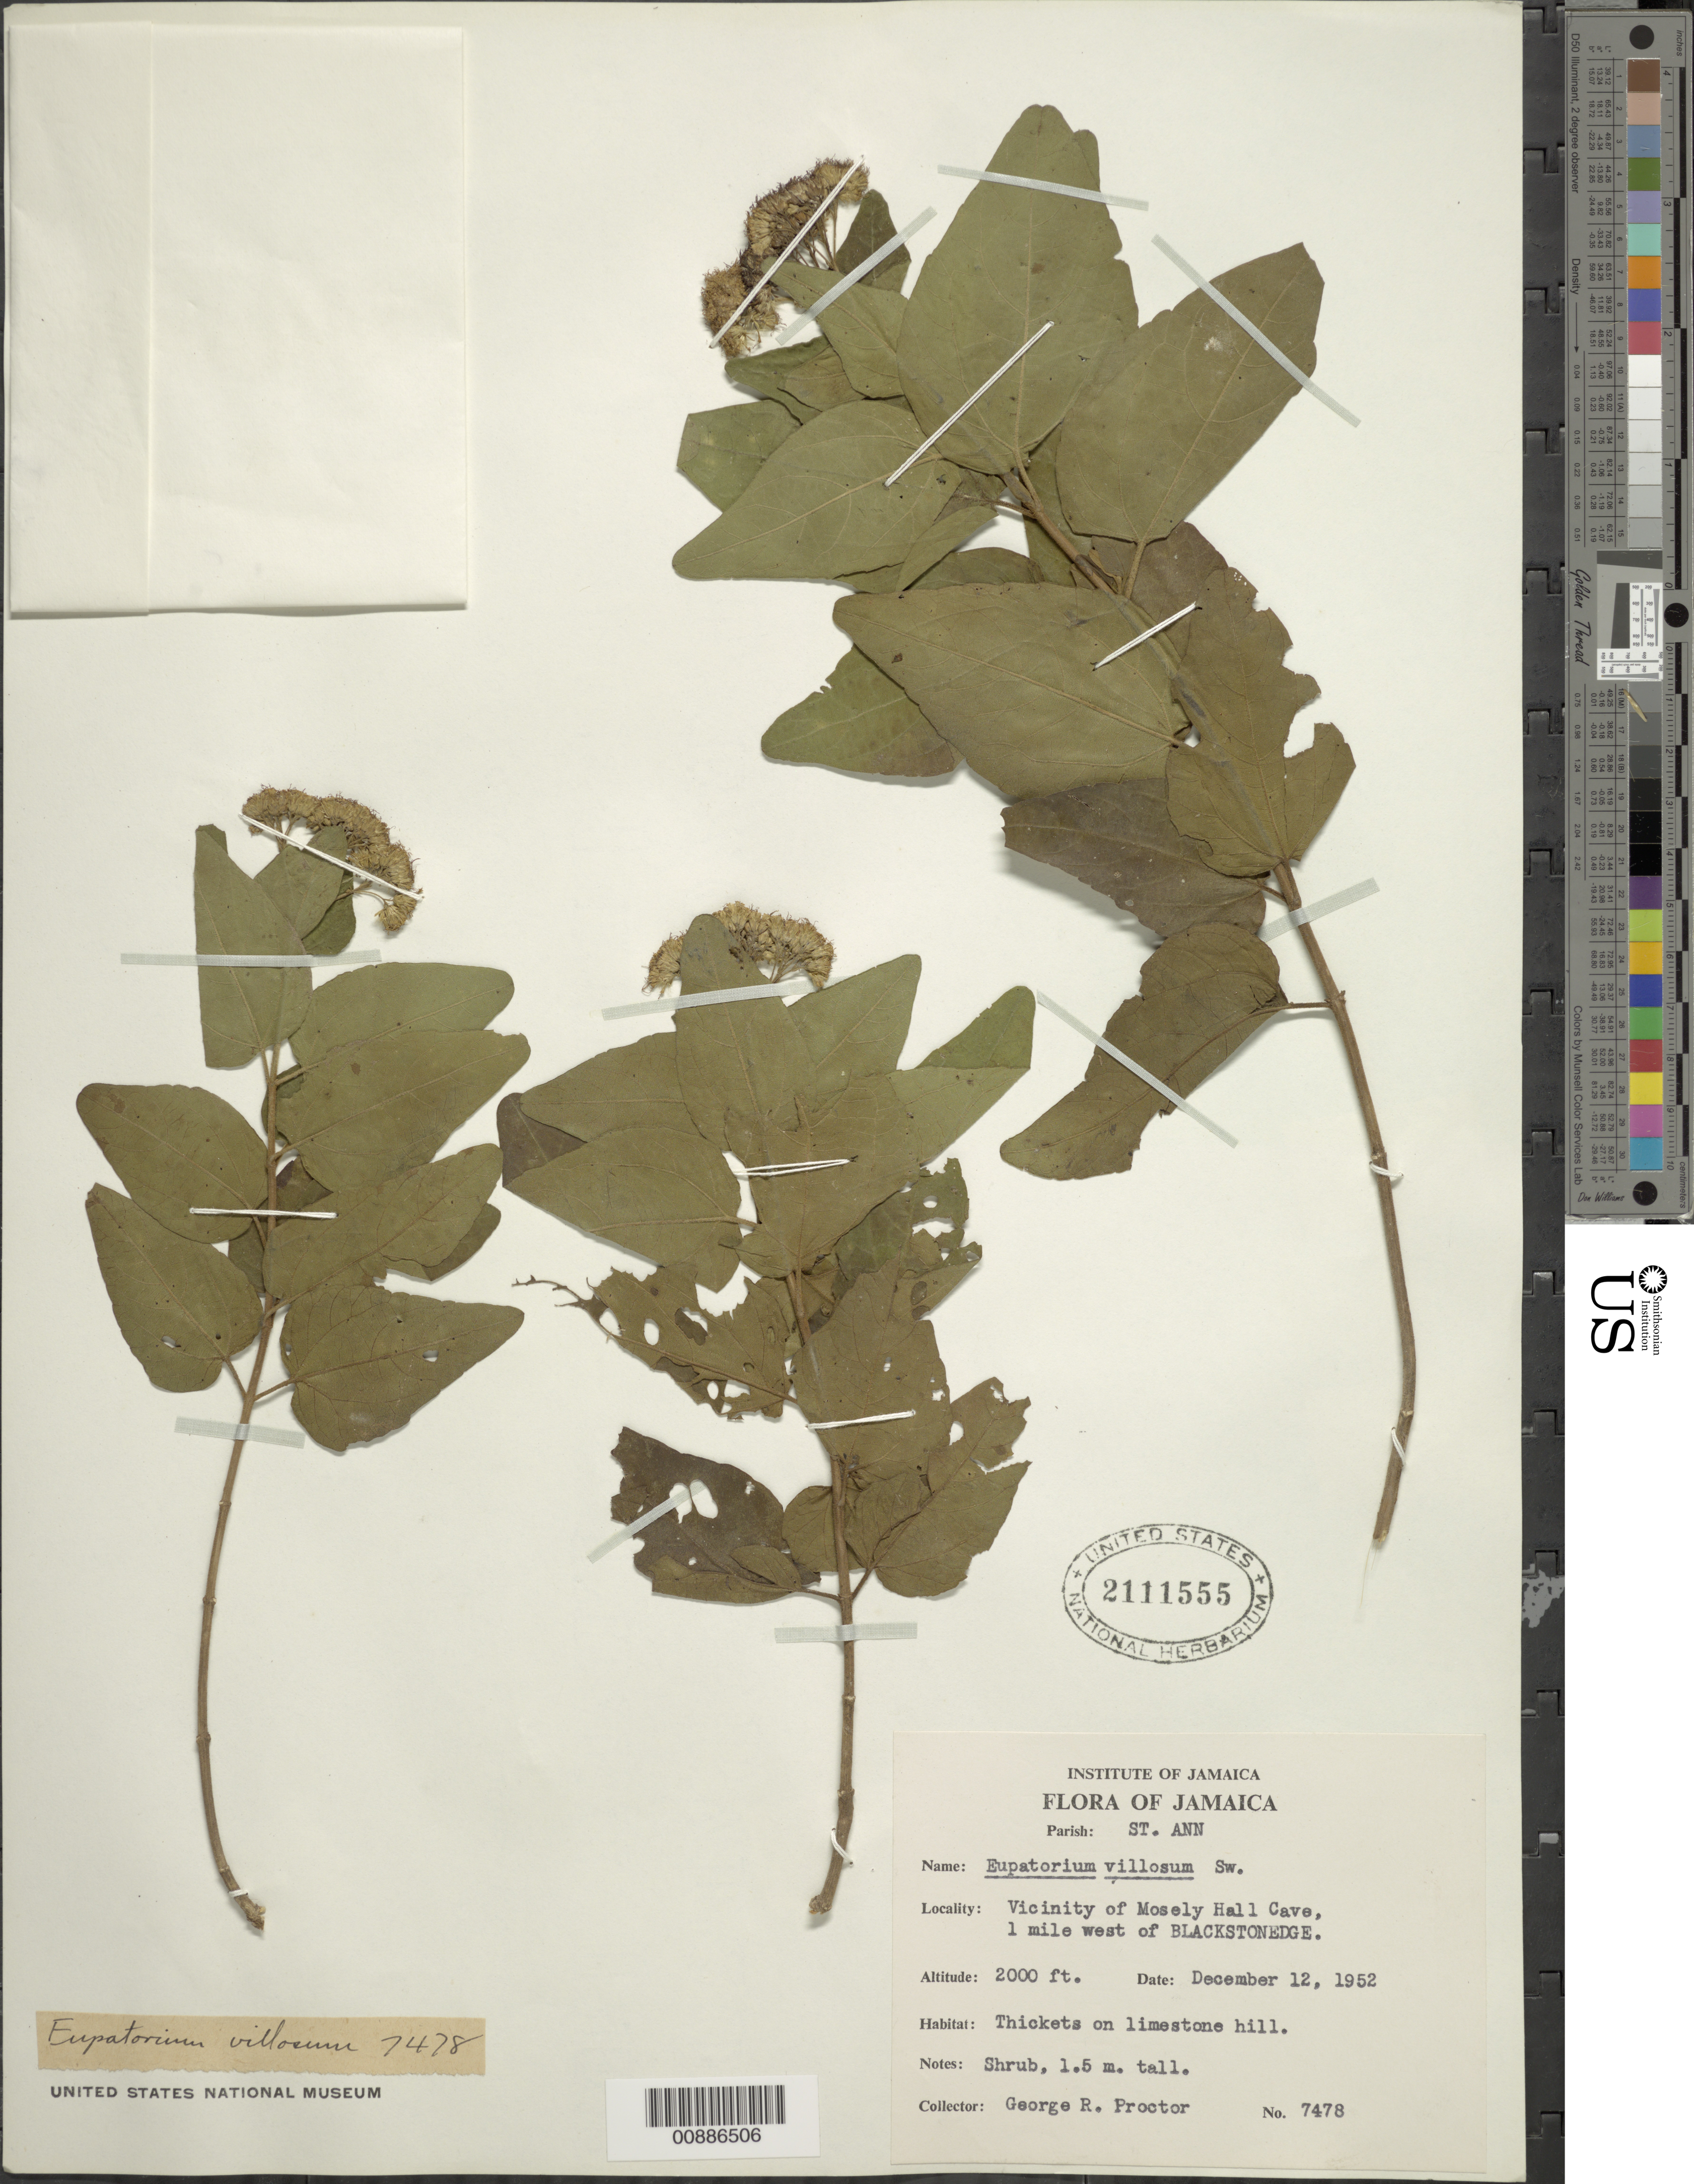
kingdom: Plantae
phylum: Tracheophyta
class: Magnoliopsida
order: Asterales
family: Asteraceae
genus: Koanophyllon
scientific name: Koanophyllon villosum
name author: (Sw.) R.M. King & H. Rob.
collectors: G. R. Proctor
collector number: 7478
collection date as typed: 12 Dec 1952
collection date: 1952-12-12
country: Jamaica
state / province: Saint Ann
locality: Vicinity of Mosely Hall Cave, 1 mi. west of Blackstonedge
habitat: Thickets on limestone hill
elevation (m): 610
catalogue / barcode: US 2111555